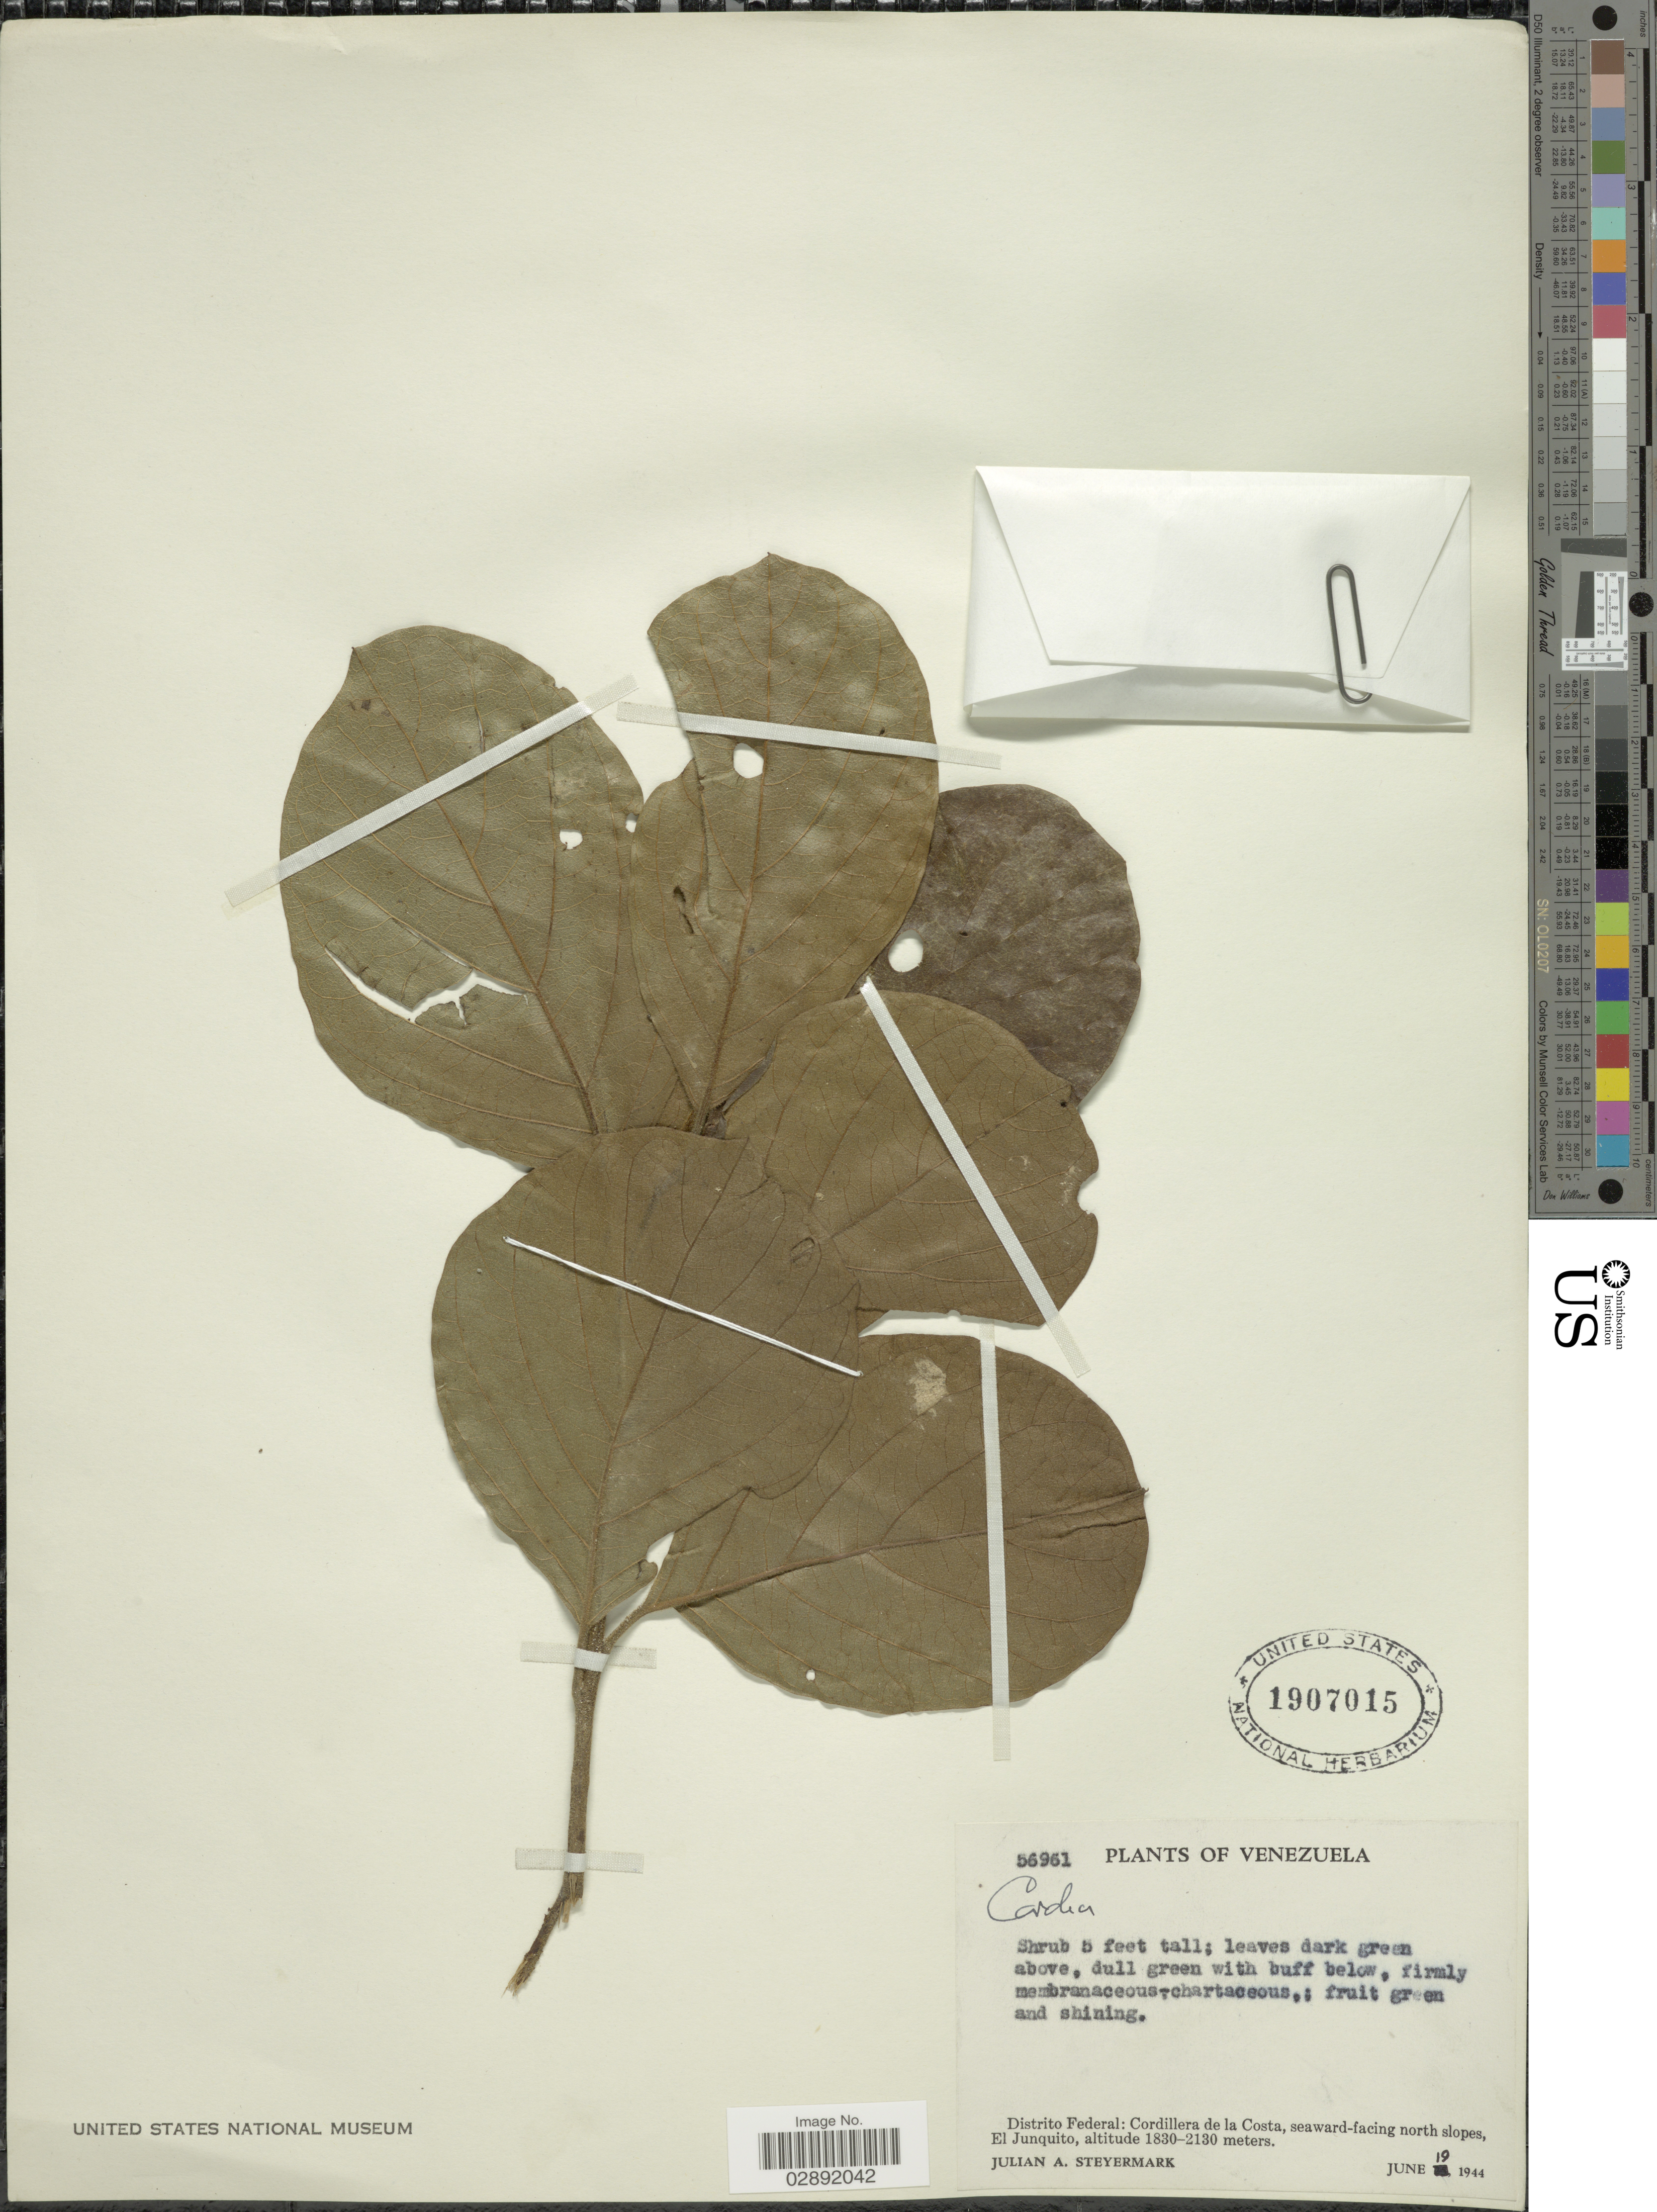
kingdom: Plantae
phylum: Tracheophyta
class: Magnoliopsida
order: Boraginales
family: Cordiaceae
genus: Cordia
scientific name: Cordia sp.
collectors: J. Steyermark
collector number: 56961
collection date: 1944-06-19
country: Venezuela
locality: Distrito Federal: Cordillera de la Costa, seaward-facing north slopes, El Junquito.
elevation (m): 1830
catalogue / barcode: US 1907015